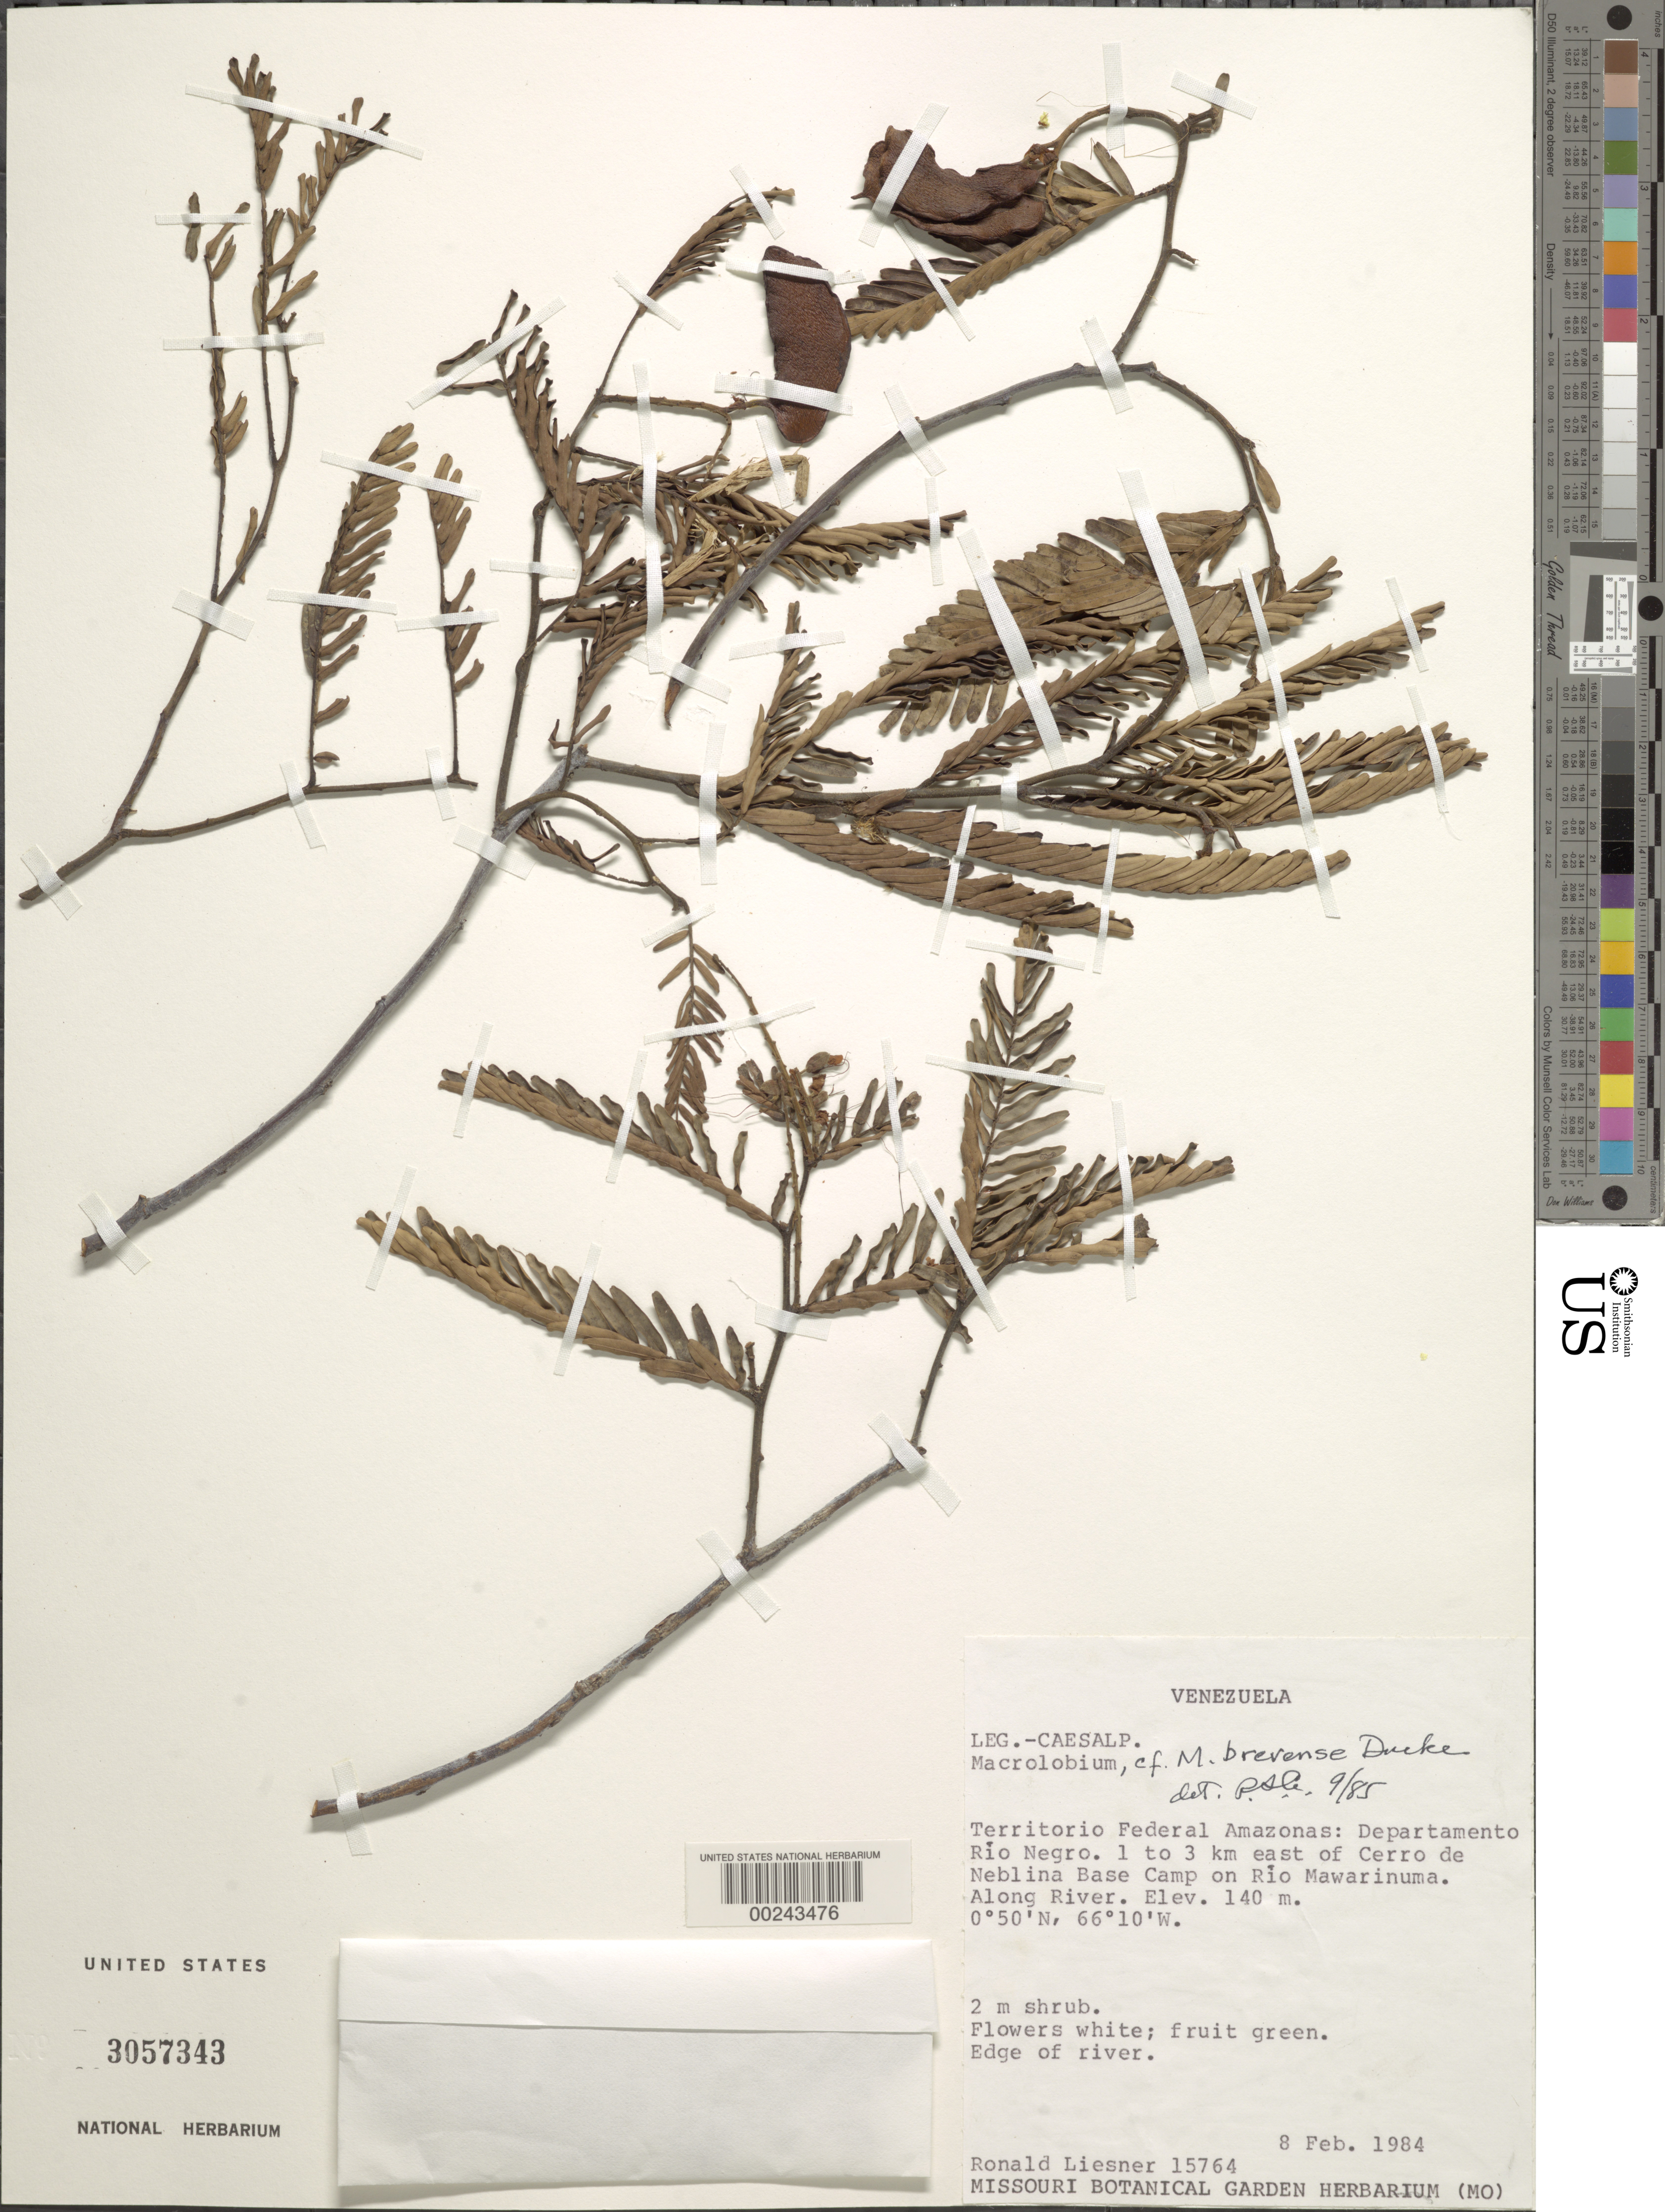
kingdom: Plantae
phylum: Tracheophyta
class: Magnoliopsida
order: Fabales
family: Fabaceae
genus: Macrolobium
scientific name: Macrolobium gracile var. confertum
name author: (Gleason) R.S. Cowan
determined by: Trujillo, A. M.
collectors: R. L. Liesner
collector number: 15764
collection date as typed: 08 Feb 1984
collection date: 1984-02-08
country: Venezuela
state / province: Amazonas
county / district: Rio Negro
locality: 1-3 km e of cerro de neblina base camp on rio mawarinuma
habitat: Along river edge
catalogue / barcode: US 3057343